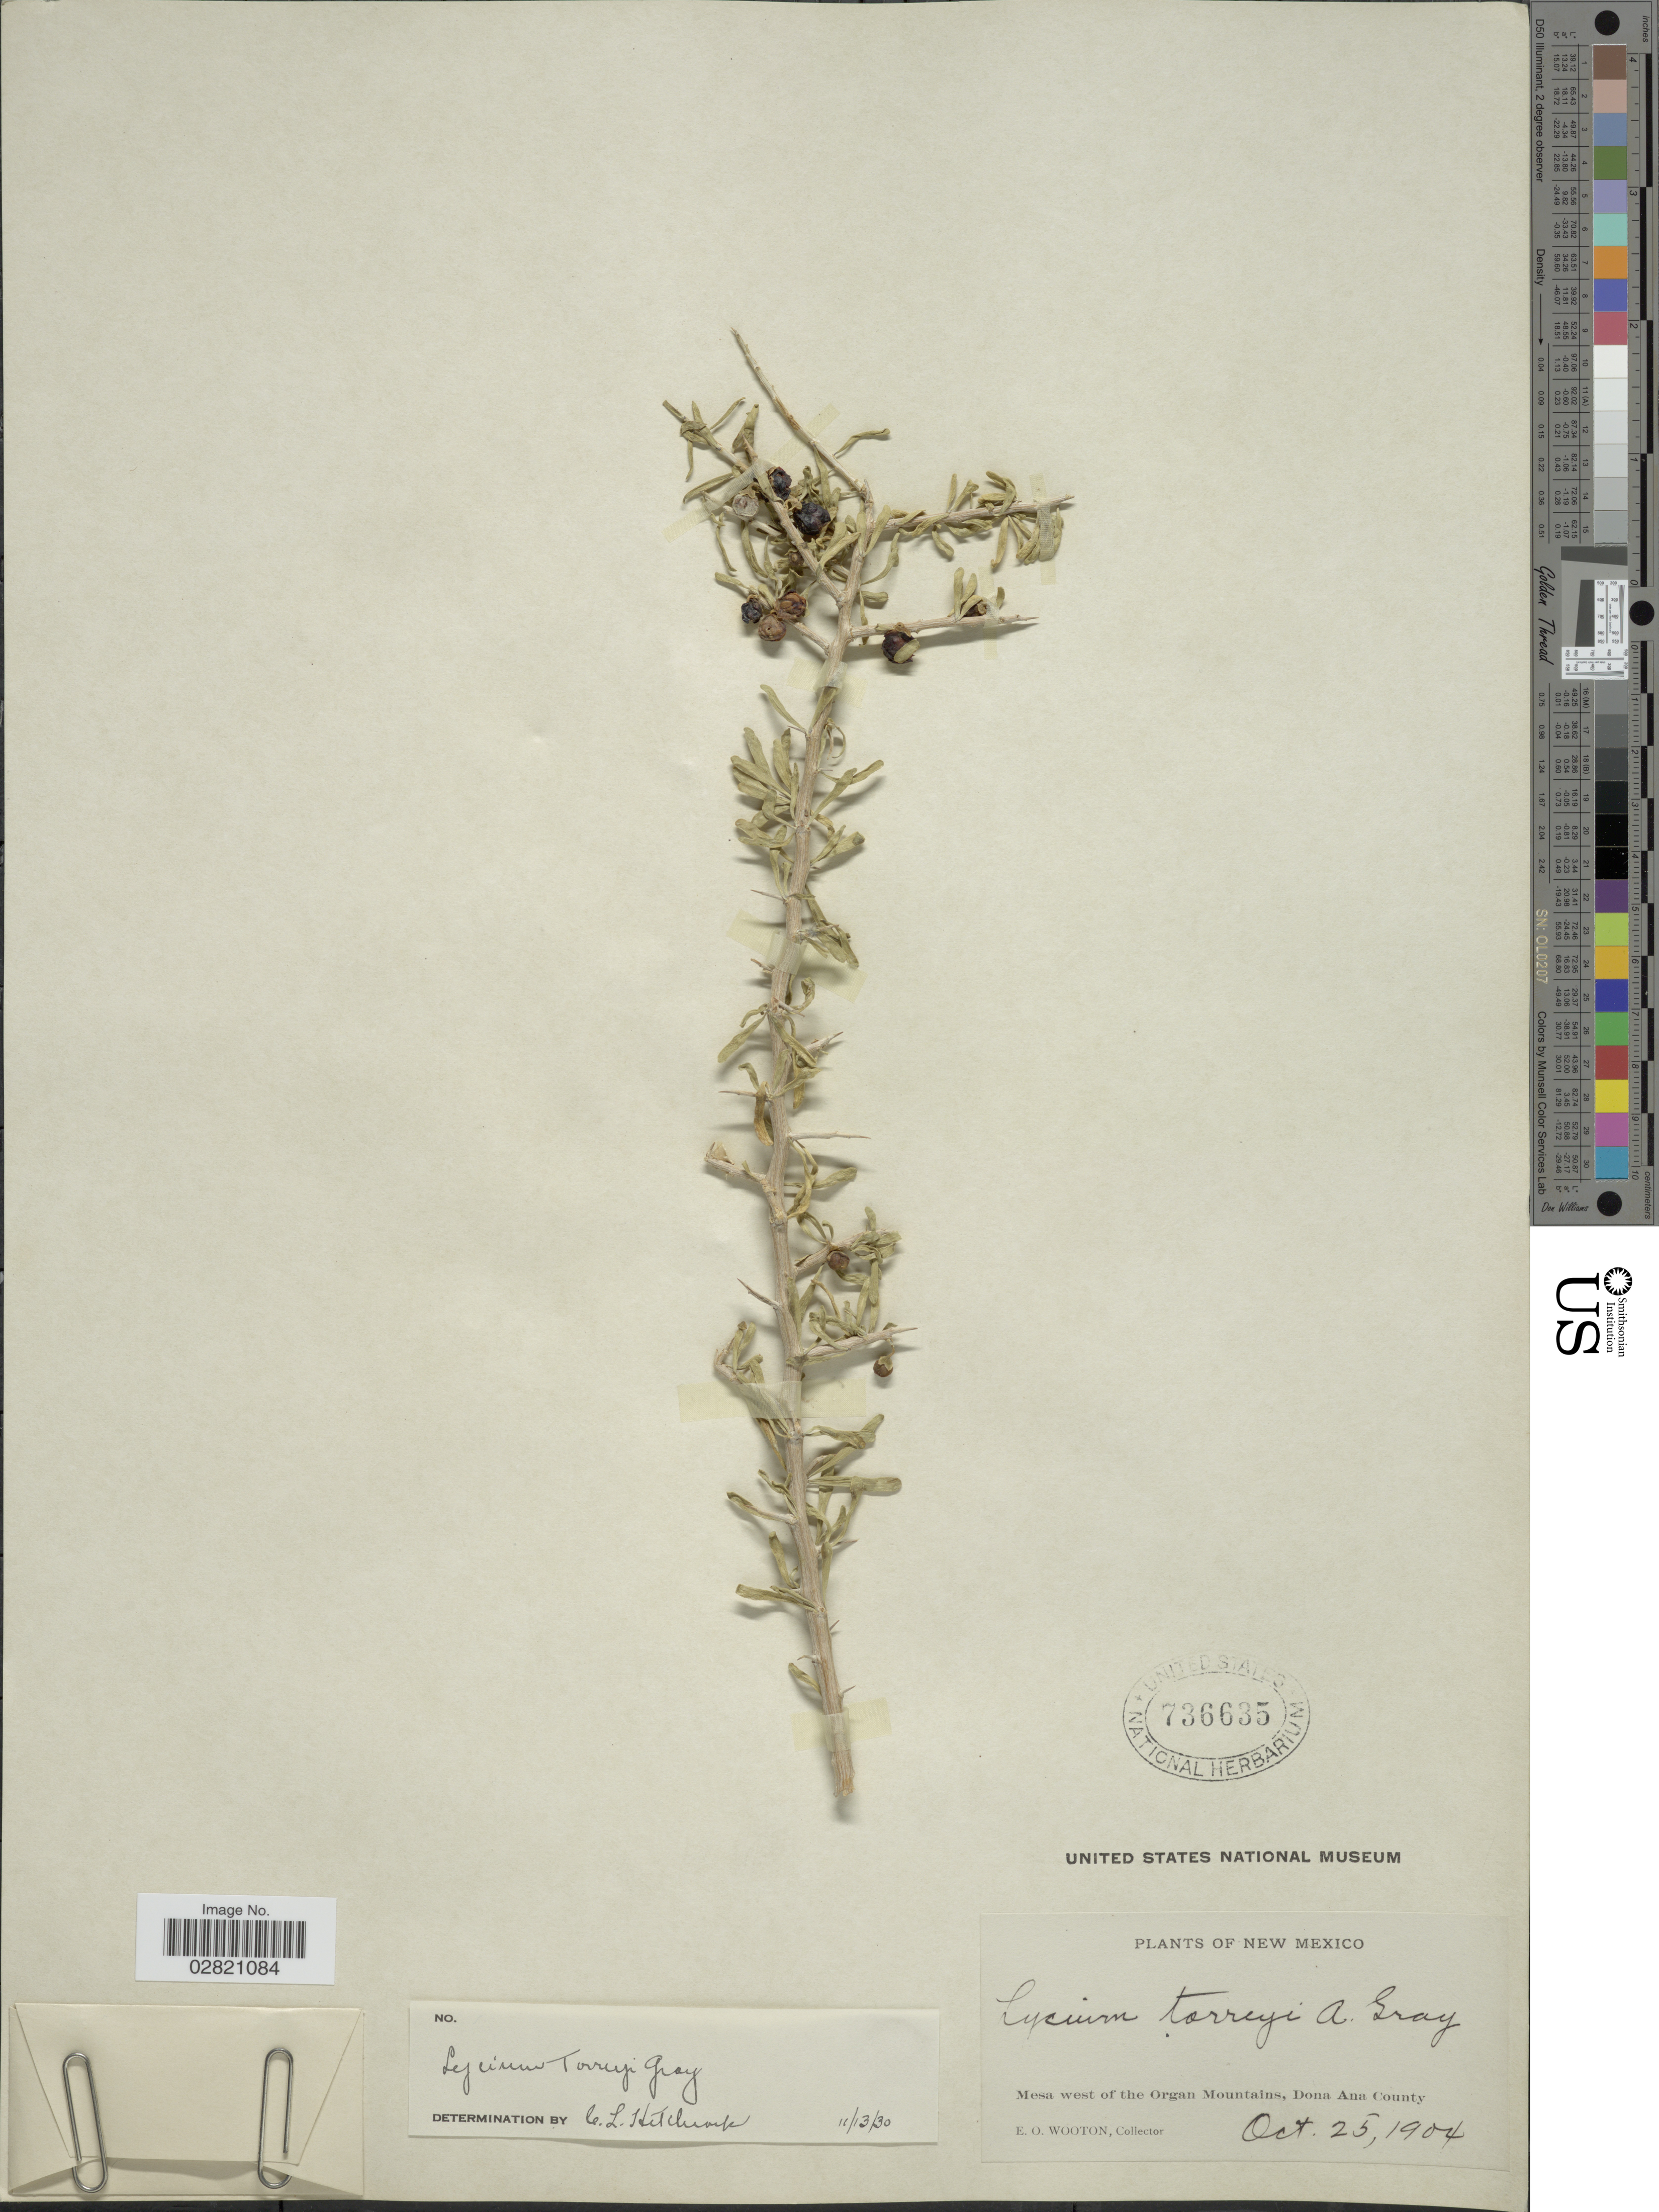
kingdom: Plantae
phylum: Tracheophyta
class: Magnoliopsida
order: Solanales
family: Solanaceae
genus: Lycium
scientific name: Lycium torreyi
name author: A. Gray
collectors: E. O. Wooton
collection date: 1904-10-25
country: United States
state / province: New Mexico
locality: Mesa west of the Organ Mountains, Dona Ana County.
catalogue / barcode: US 736635